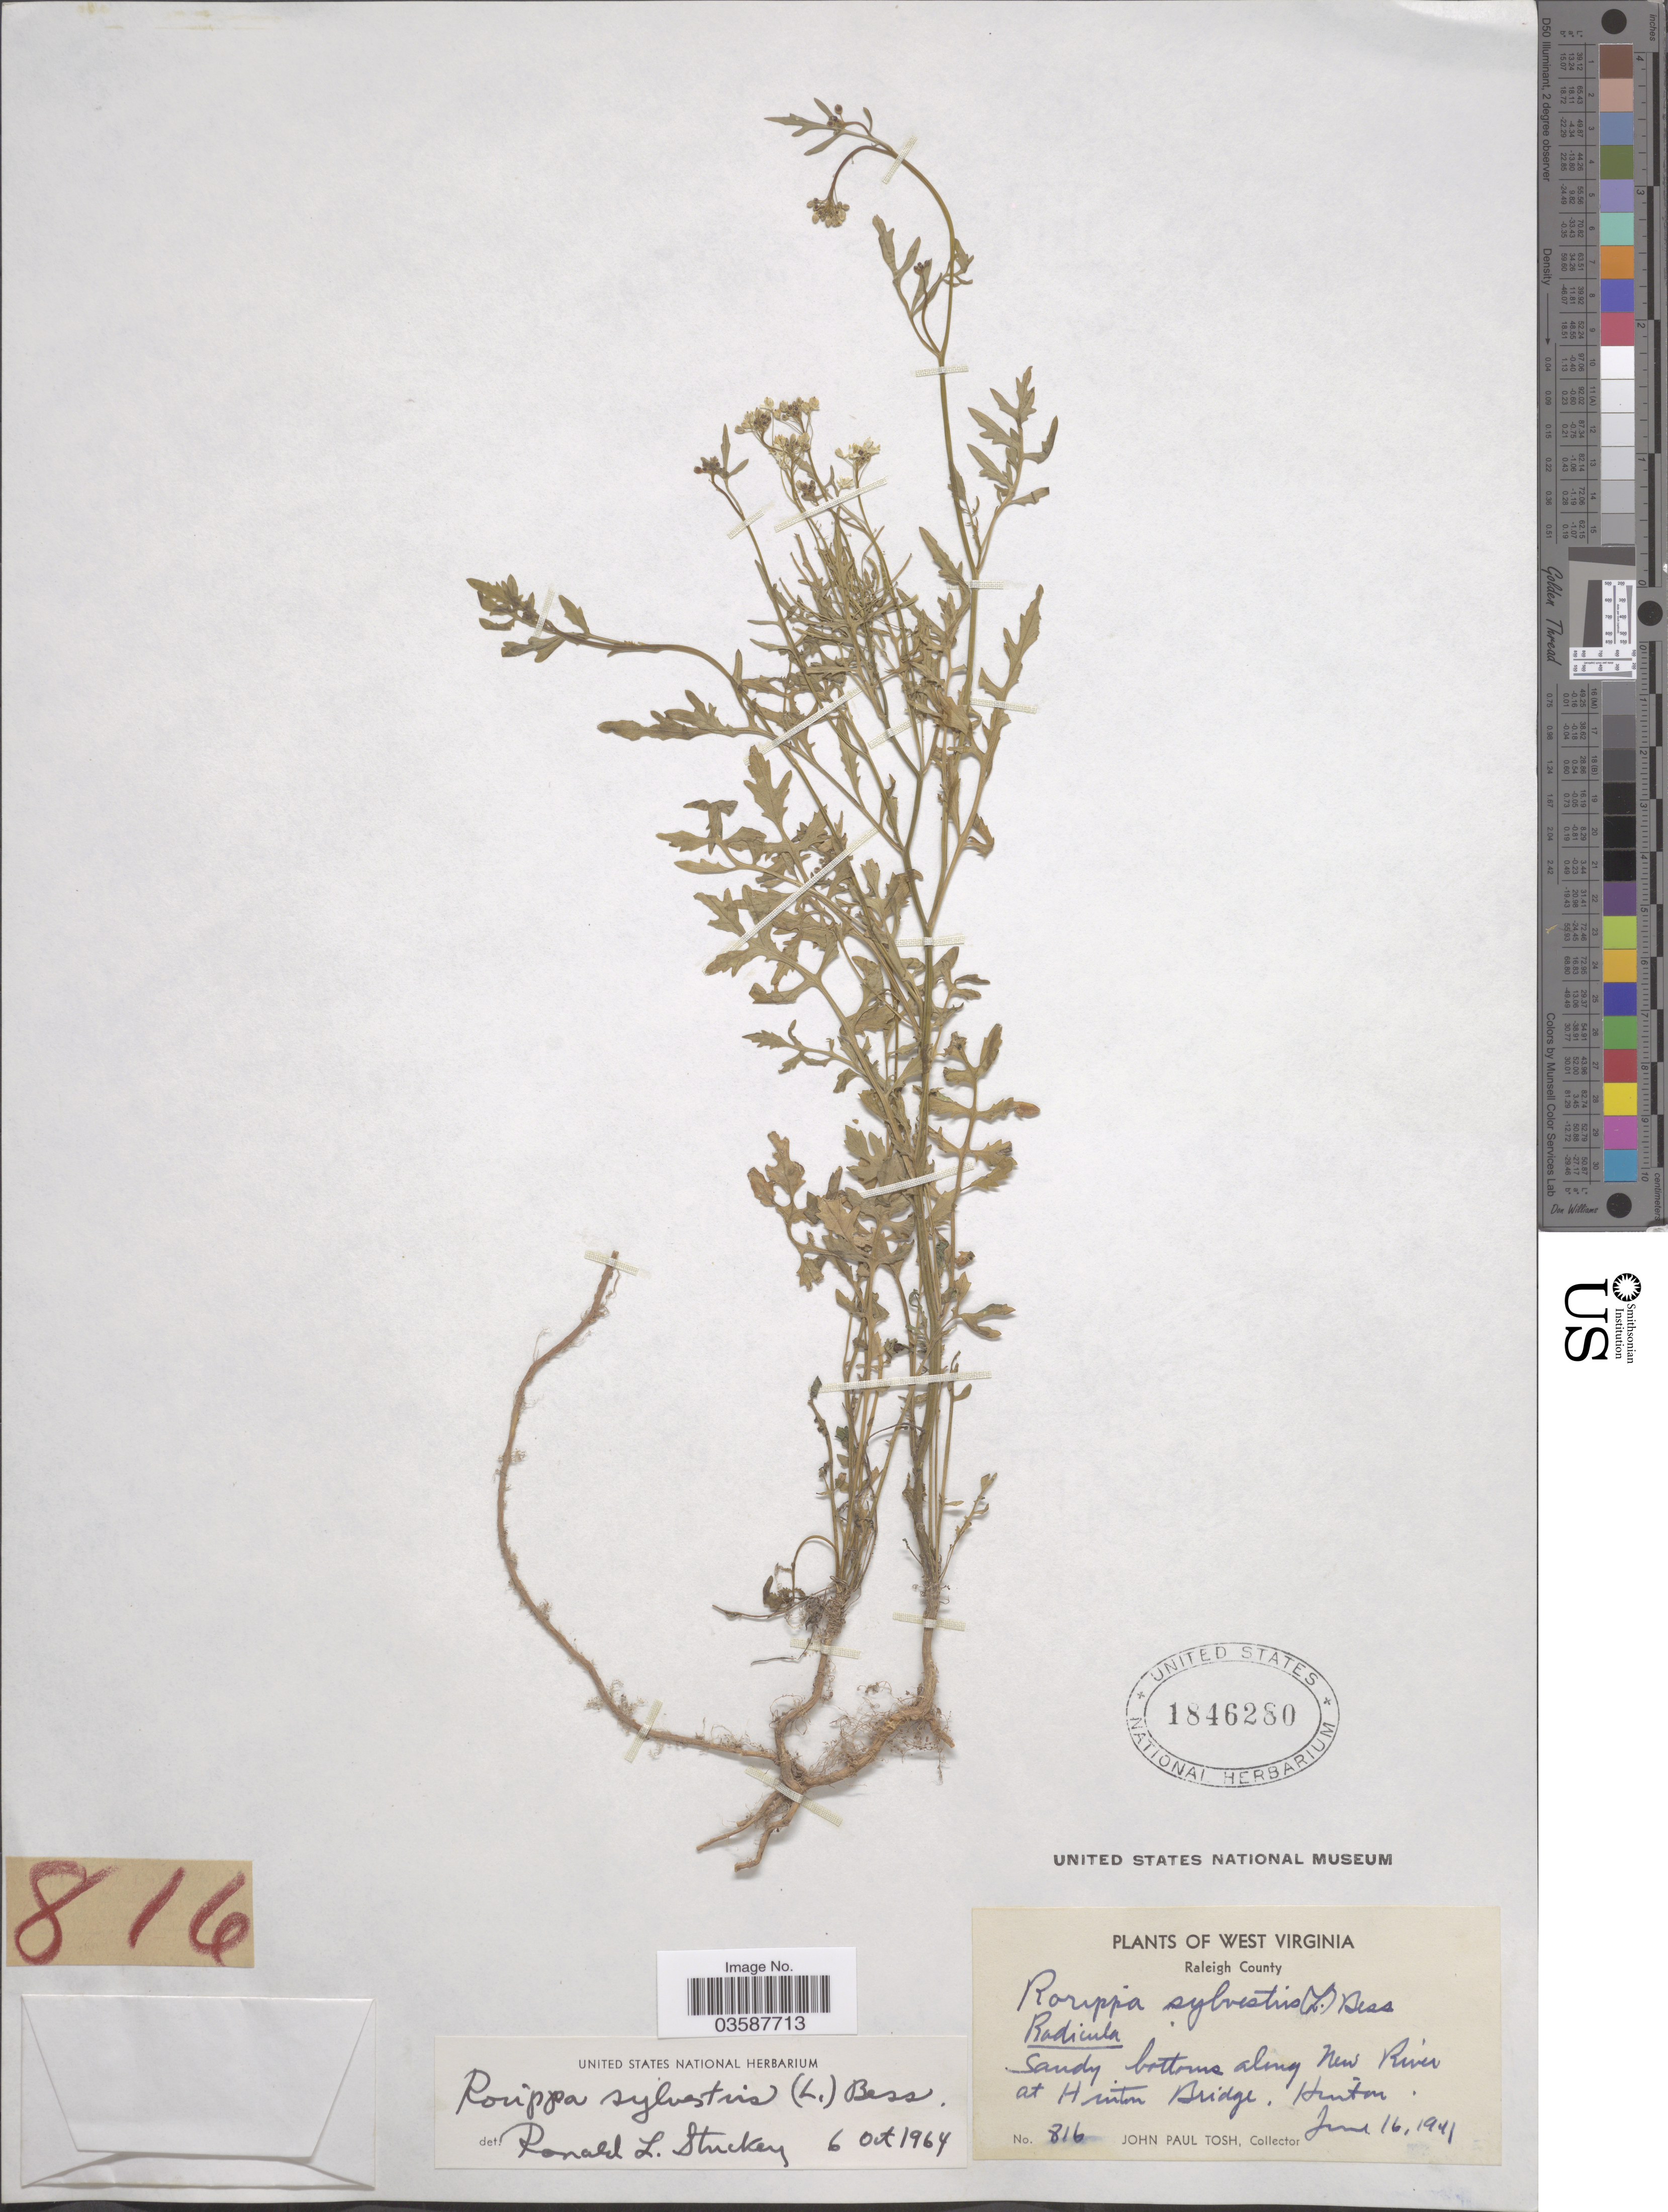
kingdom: Plantae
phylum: Tracheophyta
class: Magnoliopsida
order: Brassicales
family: Brassicaceae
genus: Rorippa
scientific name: Rorippa sylvestris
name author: (L.) Besser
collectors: J. Tosh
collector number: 816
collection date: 1941-06-16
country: United States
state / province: West Virginia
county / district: Raleigh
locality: Raleigh County. Sandy bottoms along New River at Hinton Bridge, Hinton.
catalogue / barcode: US 1846280